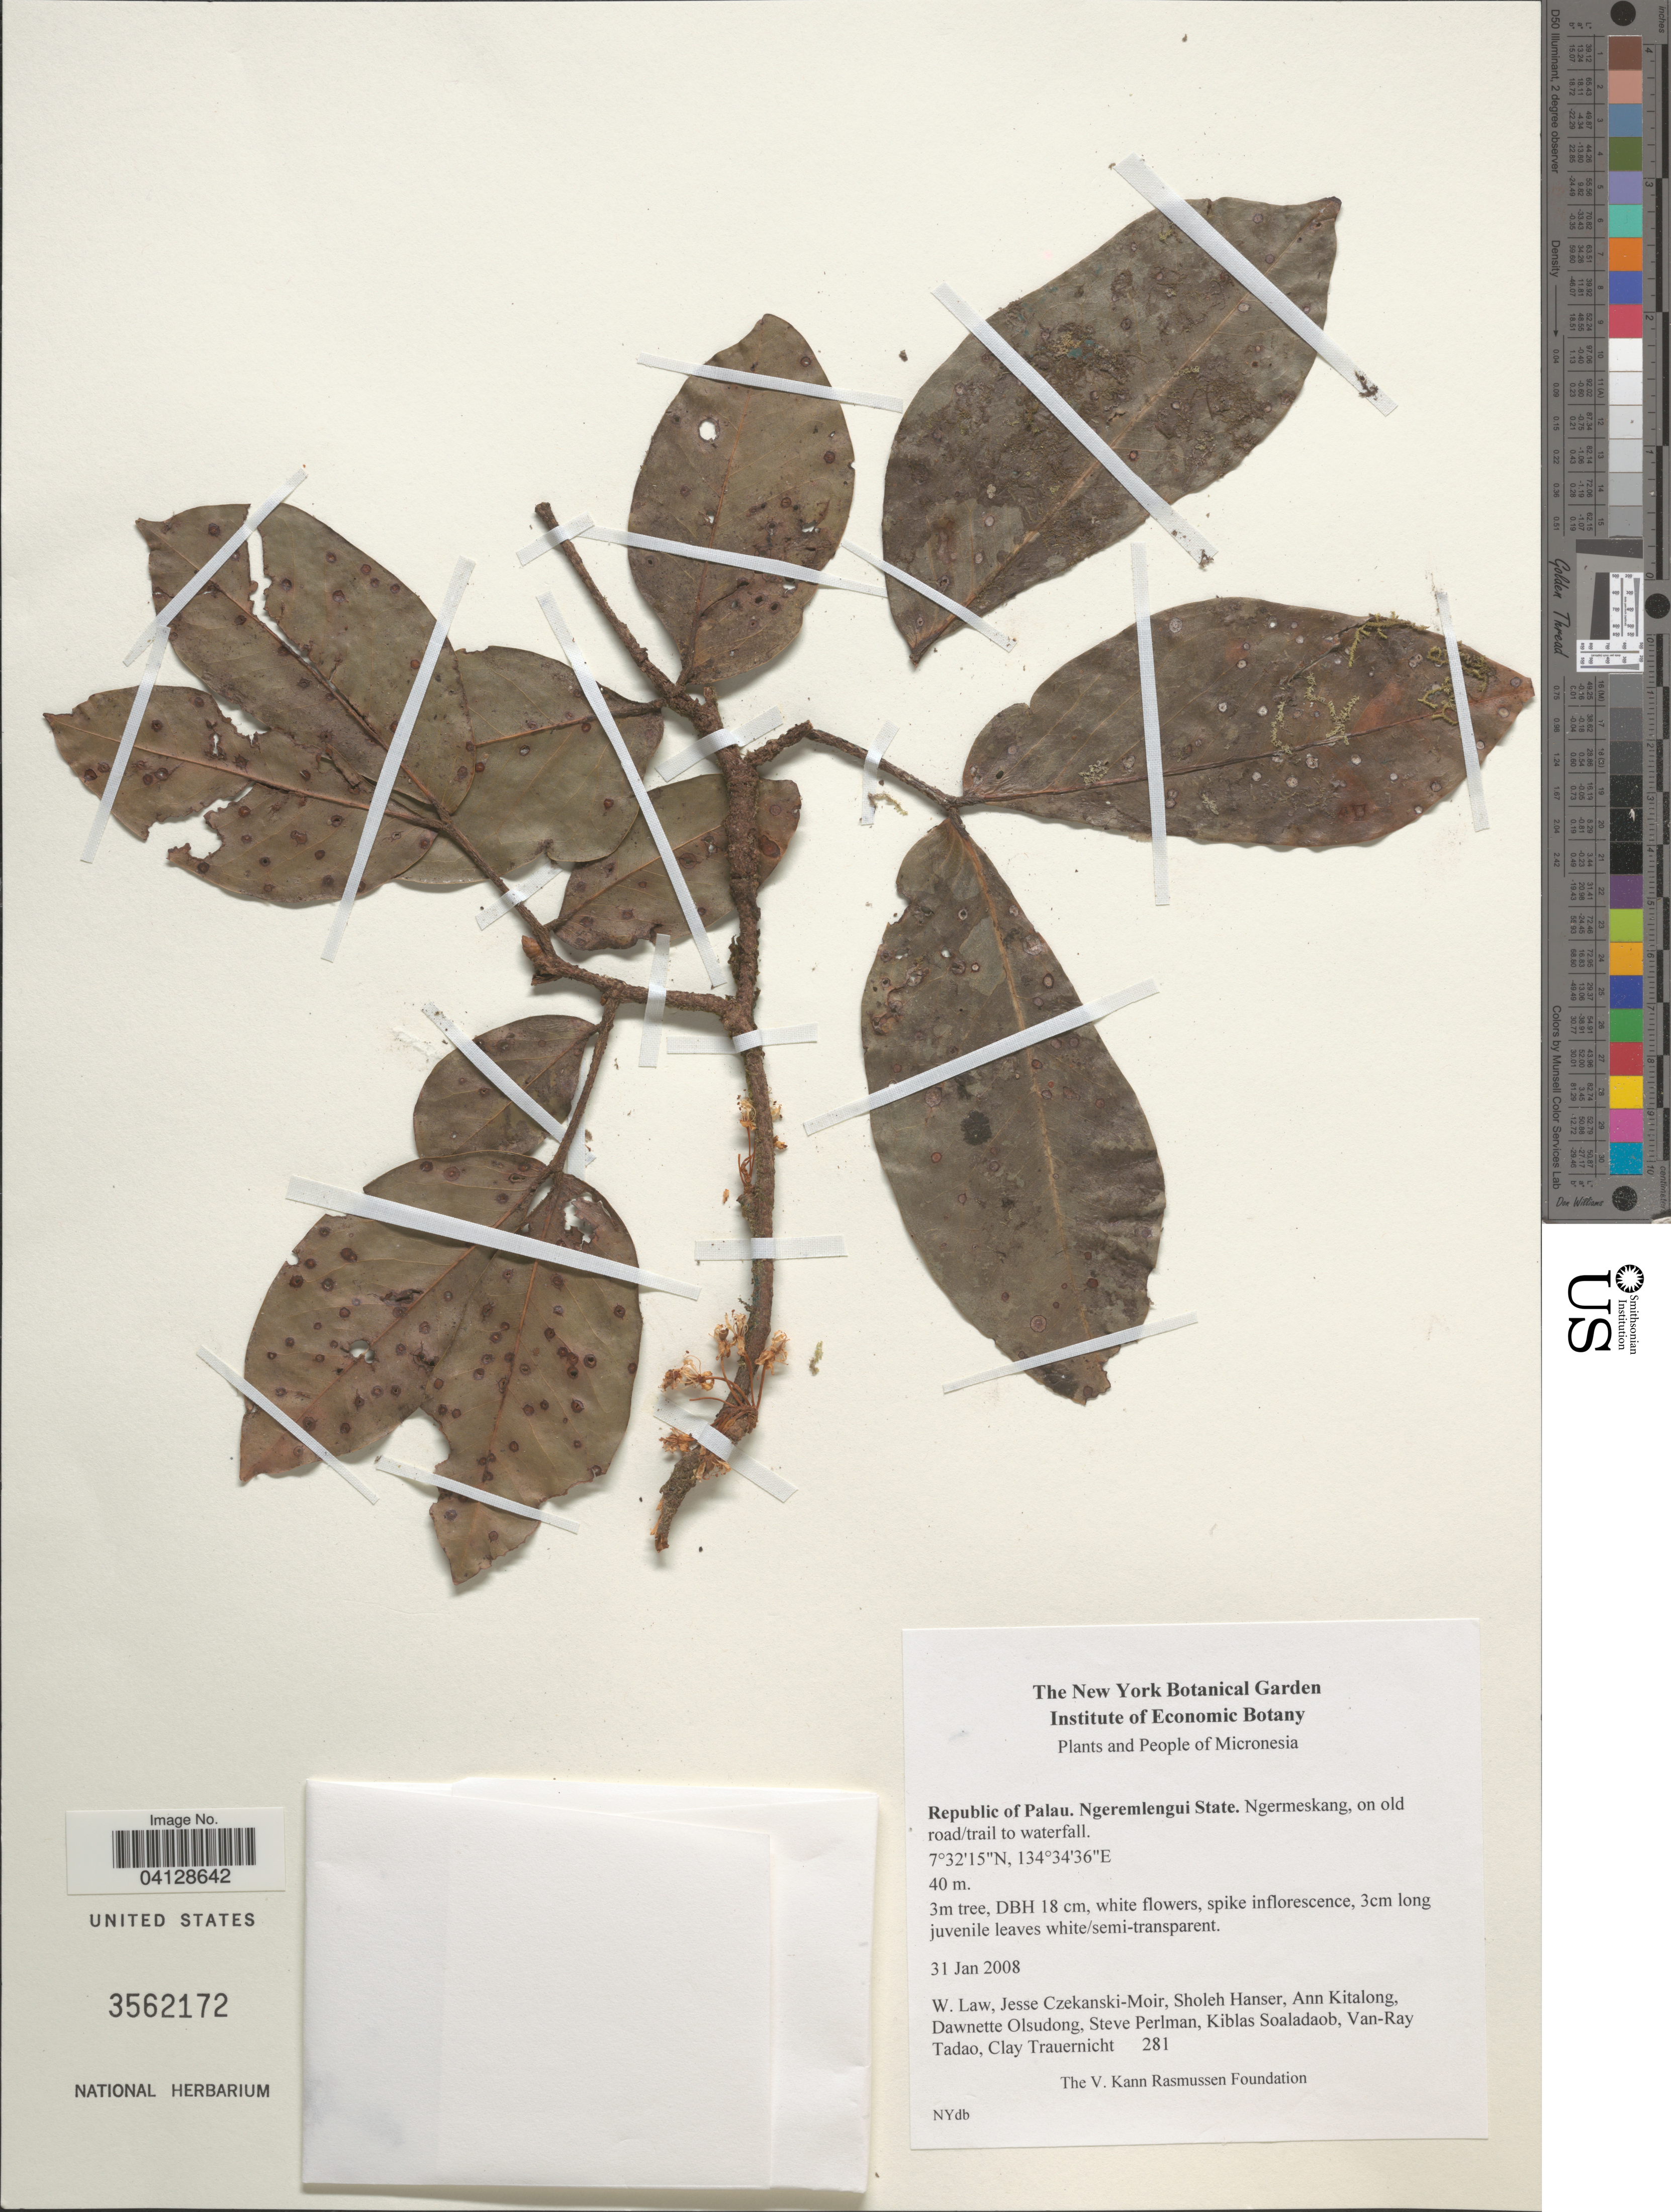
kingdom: Plantae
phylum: Tracheophyta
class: Magnoliopsida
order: Fabales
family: Fabaceae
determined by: Staples, G. W.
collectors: W. Law, J. Czekanski-Moir, S. Hanser, A. Kitalong & et al.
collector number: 281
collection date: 2008-01-31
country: Palau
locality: Micronesia. Republic of Palau. Ngeremlengui State. Ngermeskang, on old road/trail to waterfall.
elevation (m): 40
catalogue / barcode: US 3562172